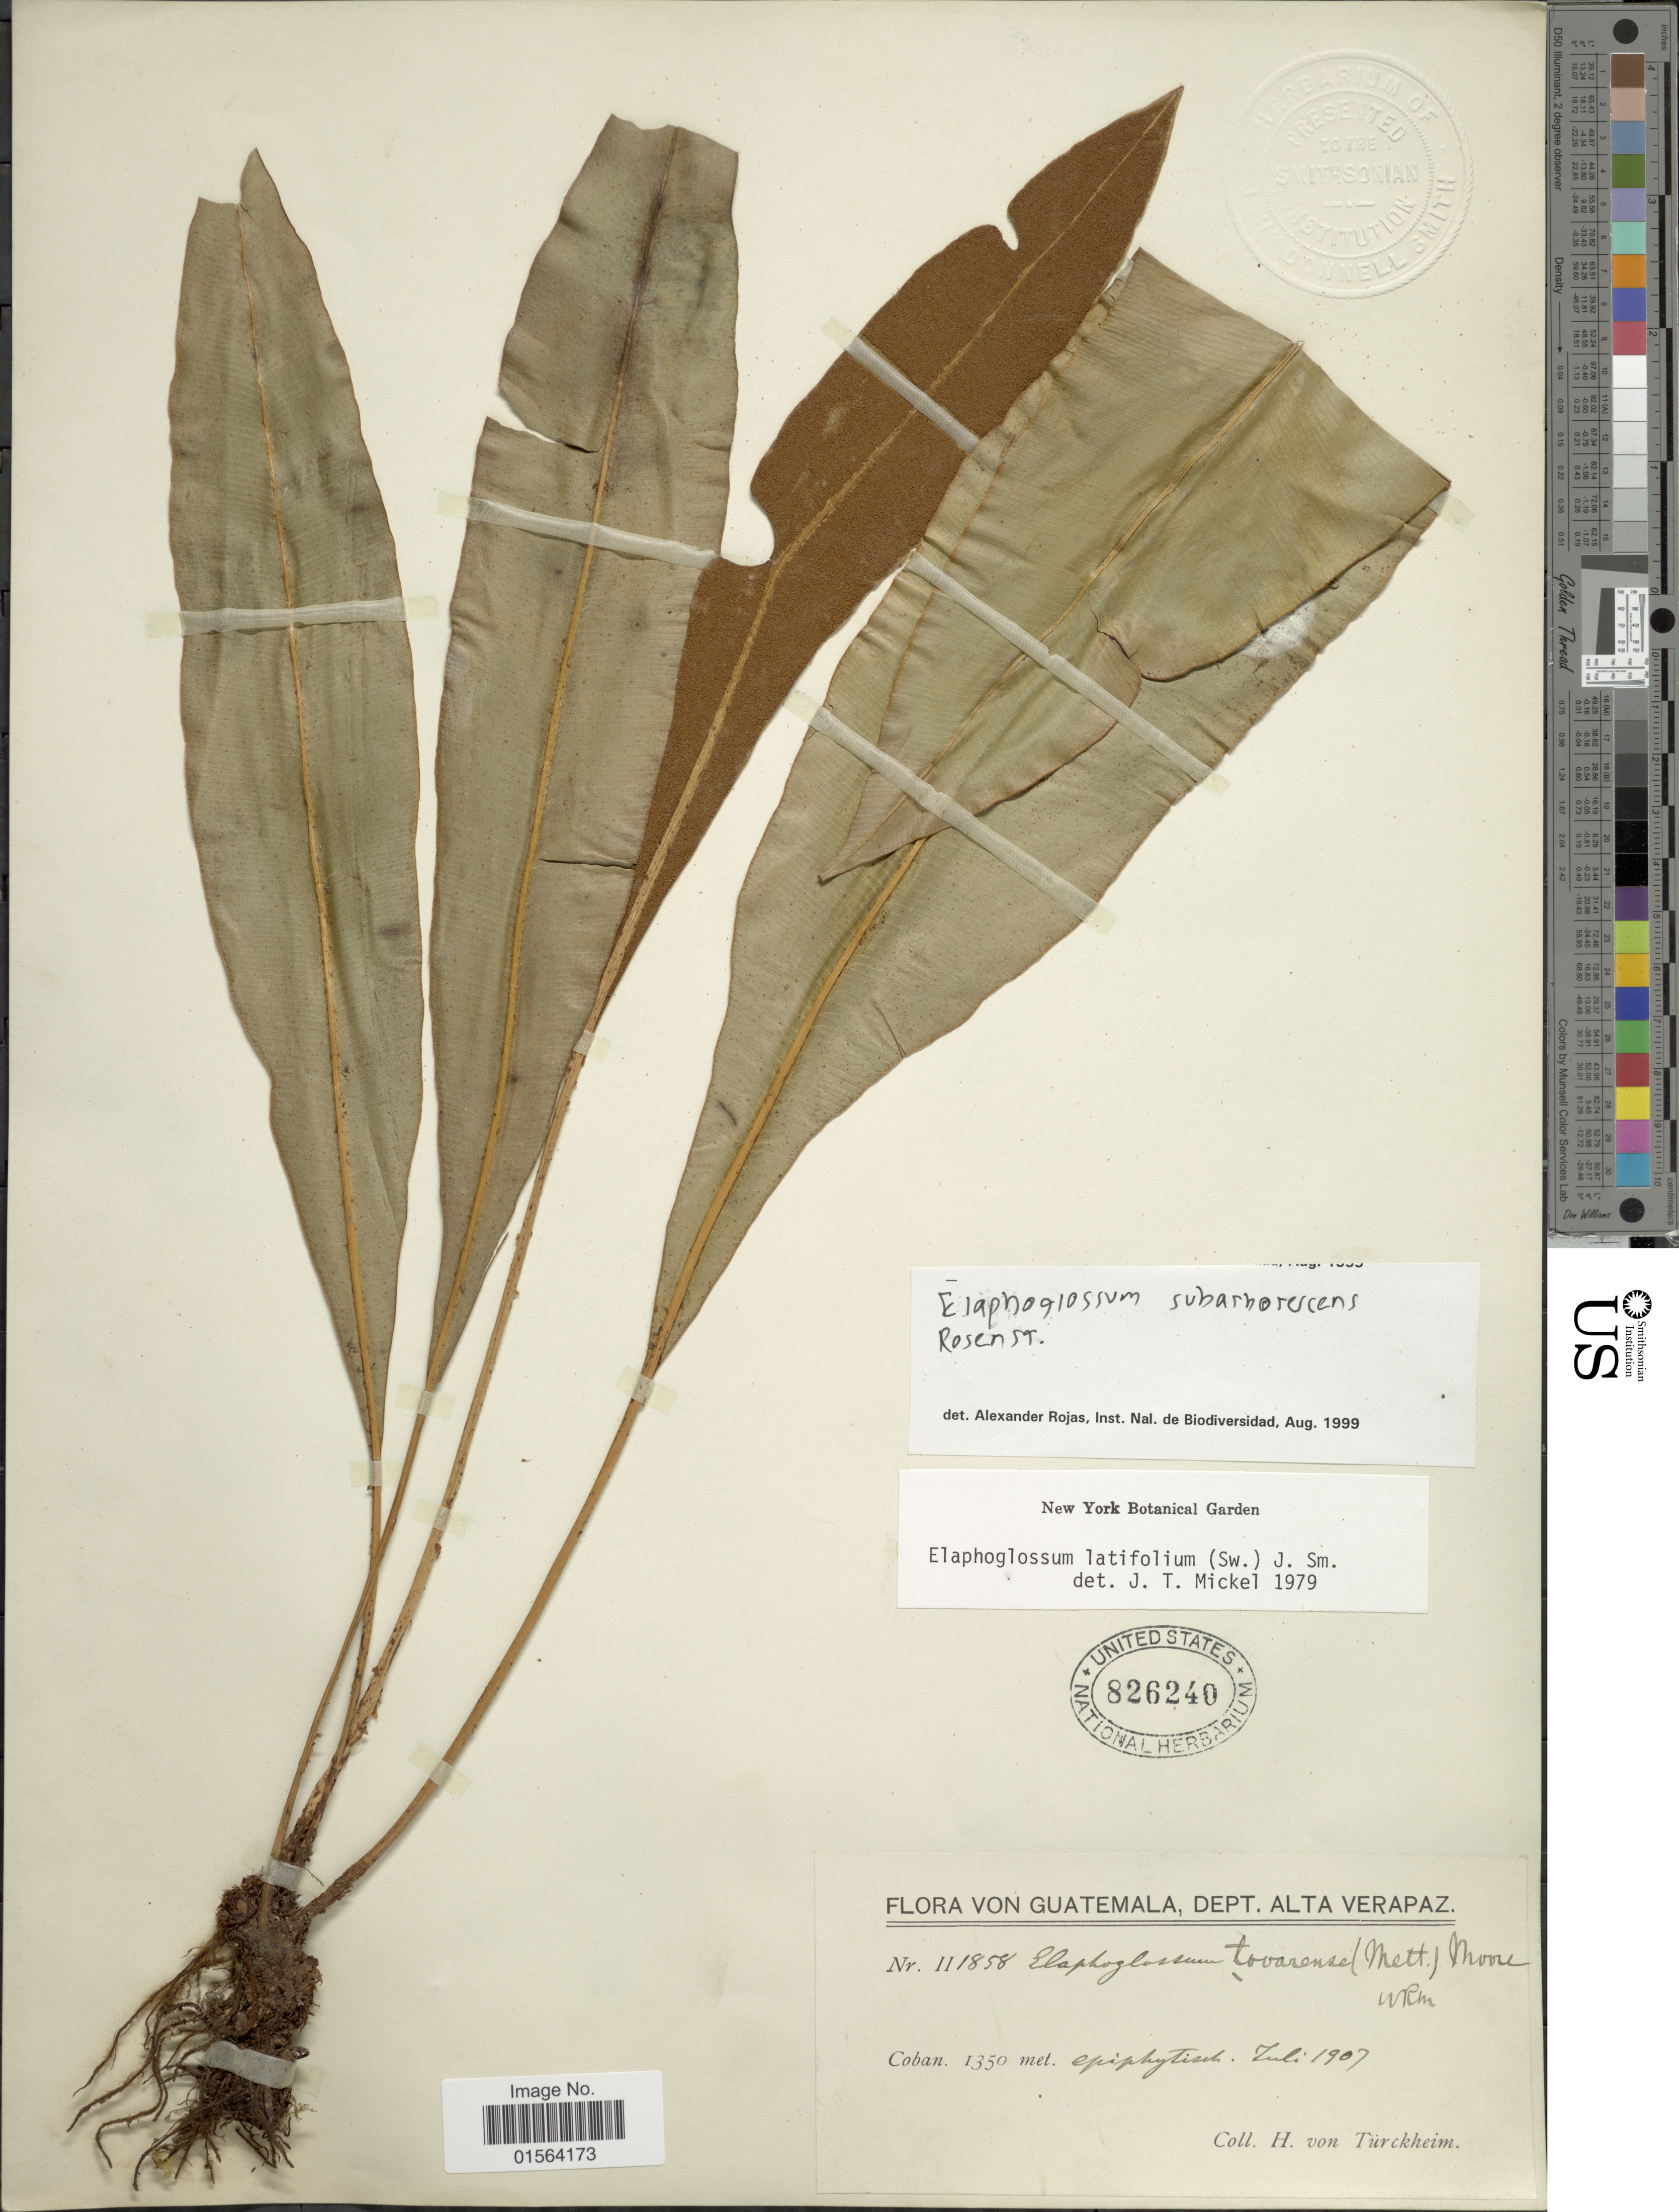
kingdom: Plantae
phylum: Tracheophyta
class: Polypodiopsida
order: Polypodiales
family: Dryopteridaceae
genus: Elaphoglossum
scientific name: Elaphoglossum latifolium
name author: (Sw.) J. Sm.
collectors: H. von Türckheim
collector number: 2/1858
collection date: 1907-07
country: Guatemala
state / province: Alta Verapaz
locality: Dept. Alta Verapaz, Coban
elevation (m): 1350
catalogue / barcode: US 826240